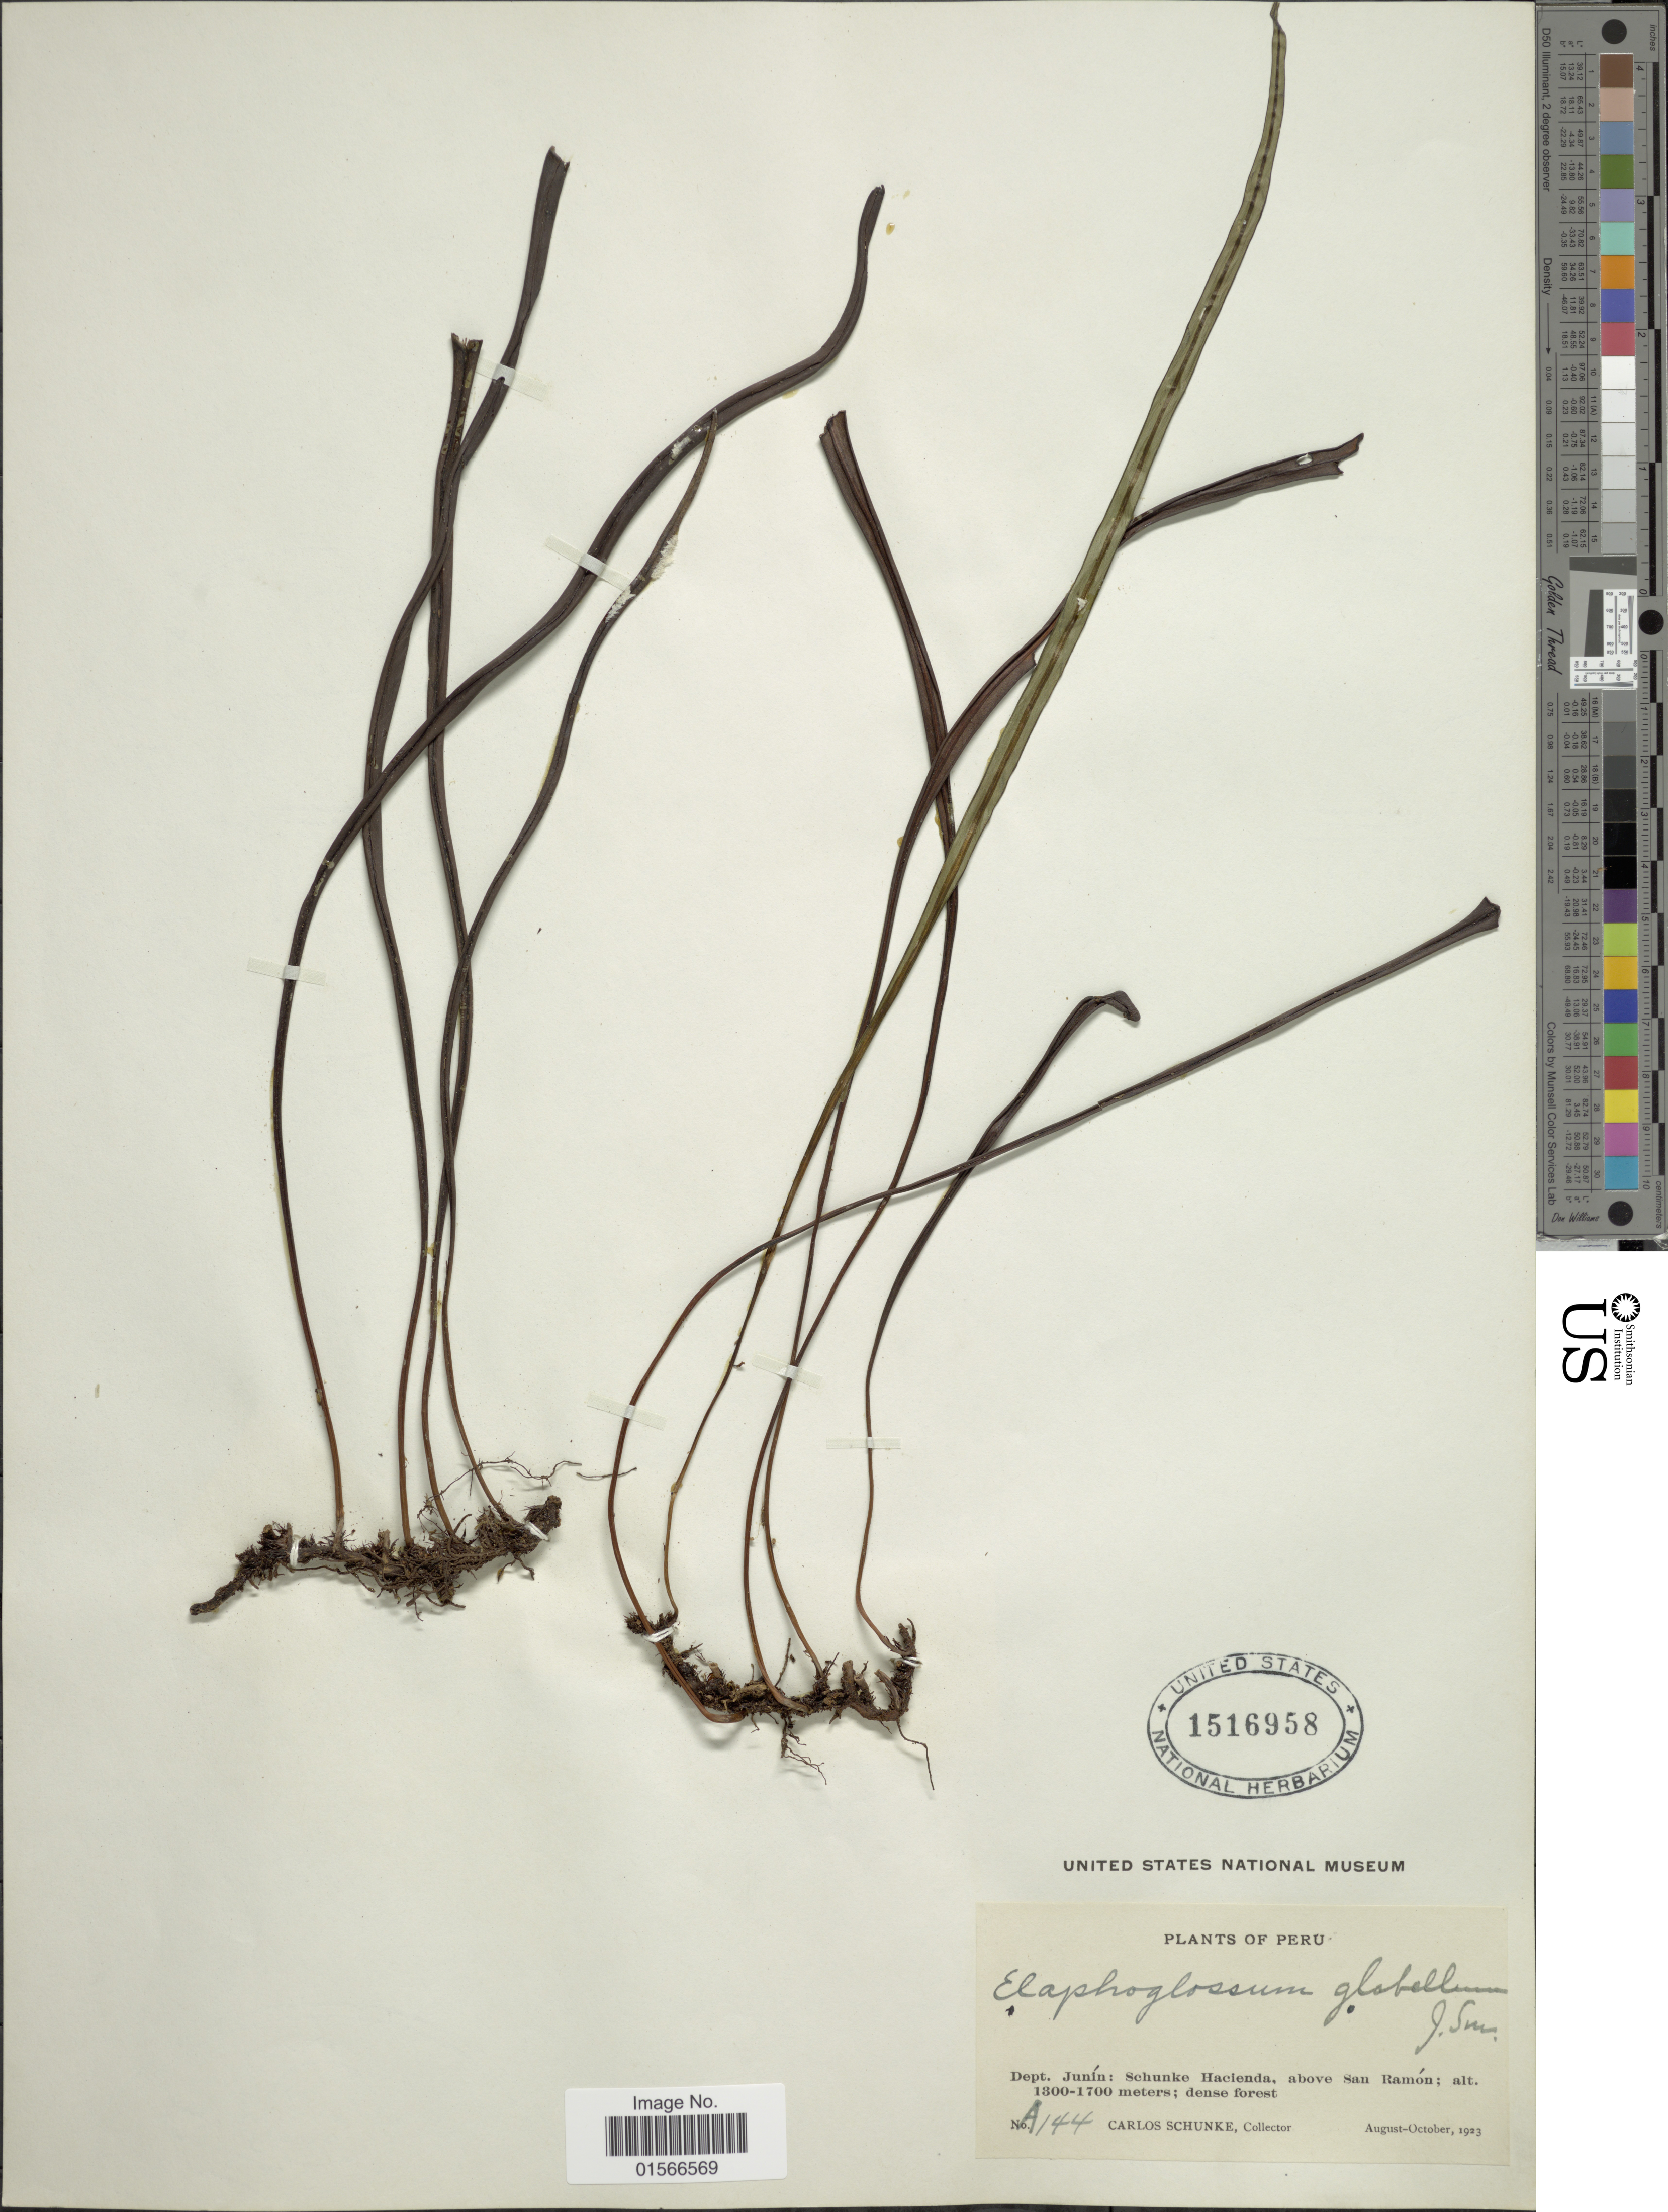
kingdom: Plantae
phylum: Tracheophyta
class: Polypodiopsida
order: Polypodiales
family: Dryopteridaceae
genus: Elaphoglossum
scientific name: Elaphoglossum glabellum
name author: J. Sm.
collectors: C. Schunke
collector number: A144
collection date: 1923-08/1923-10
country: Peru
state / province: Junín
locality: Schunke Hacienda, above San Ramón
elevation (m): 1300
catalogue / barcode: US 1516958